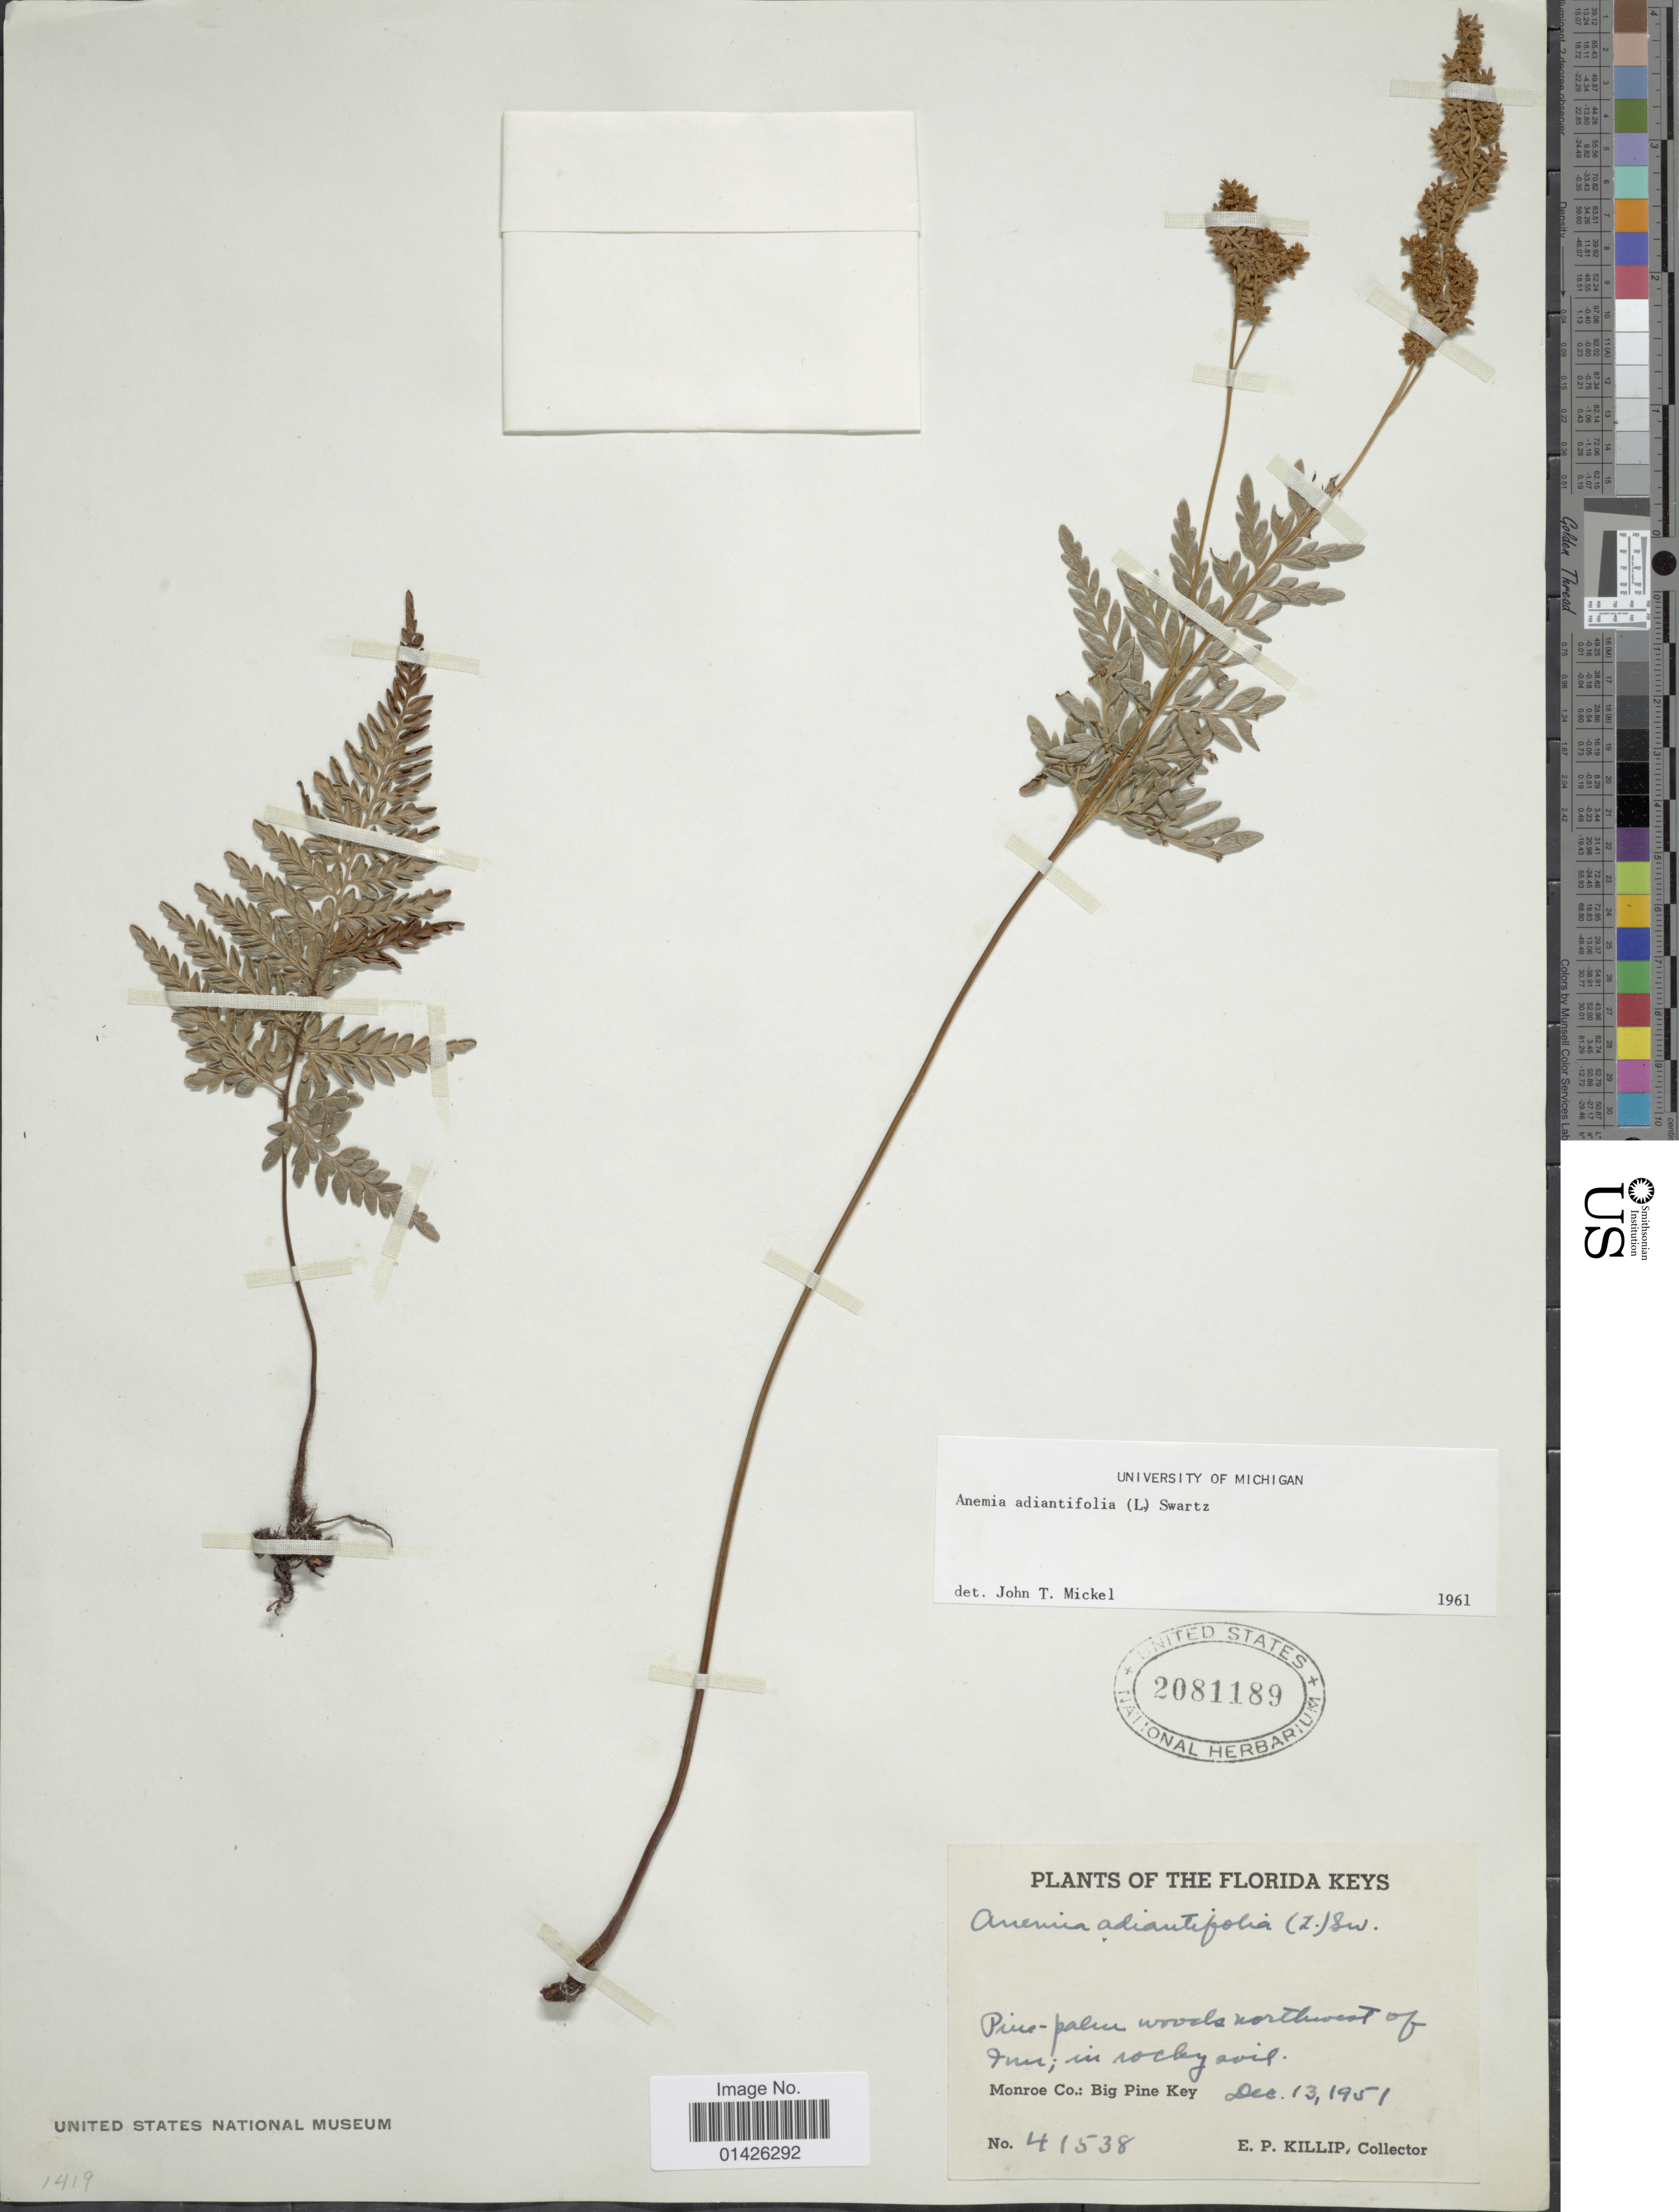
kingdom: Plantae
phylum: Tracheophyta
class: Polypodiopsida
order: Schizaeales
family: Anemiaceae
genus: Anemia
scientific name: Anemia adiantifolia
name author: (L.) Sw.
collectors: E. P. Killip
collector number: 41538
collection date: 1951-12-13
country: United States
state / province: Florida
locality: The Florida Keys, Monroe Co: Big Pine Key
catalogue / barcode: US 2081189